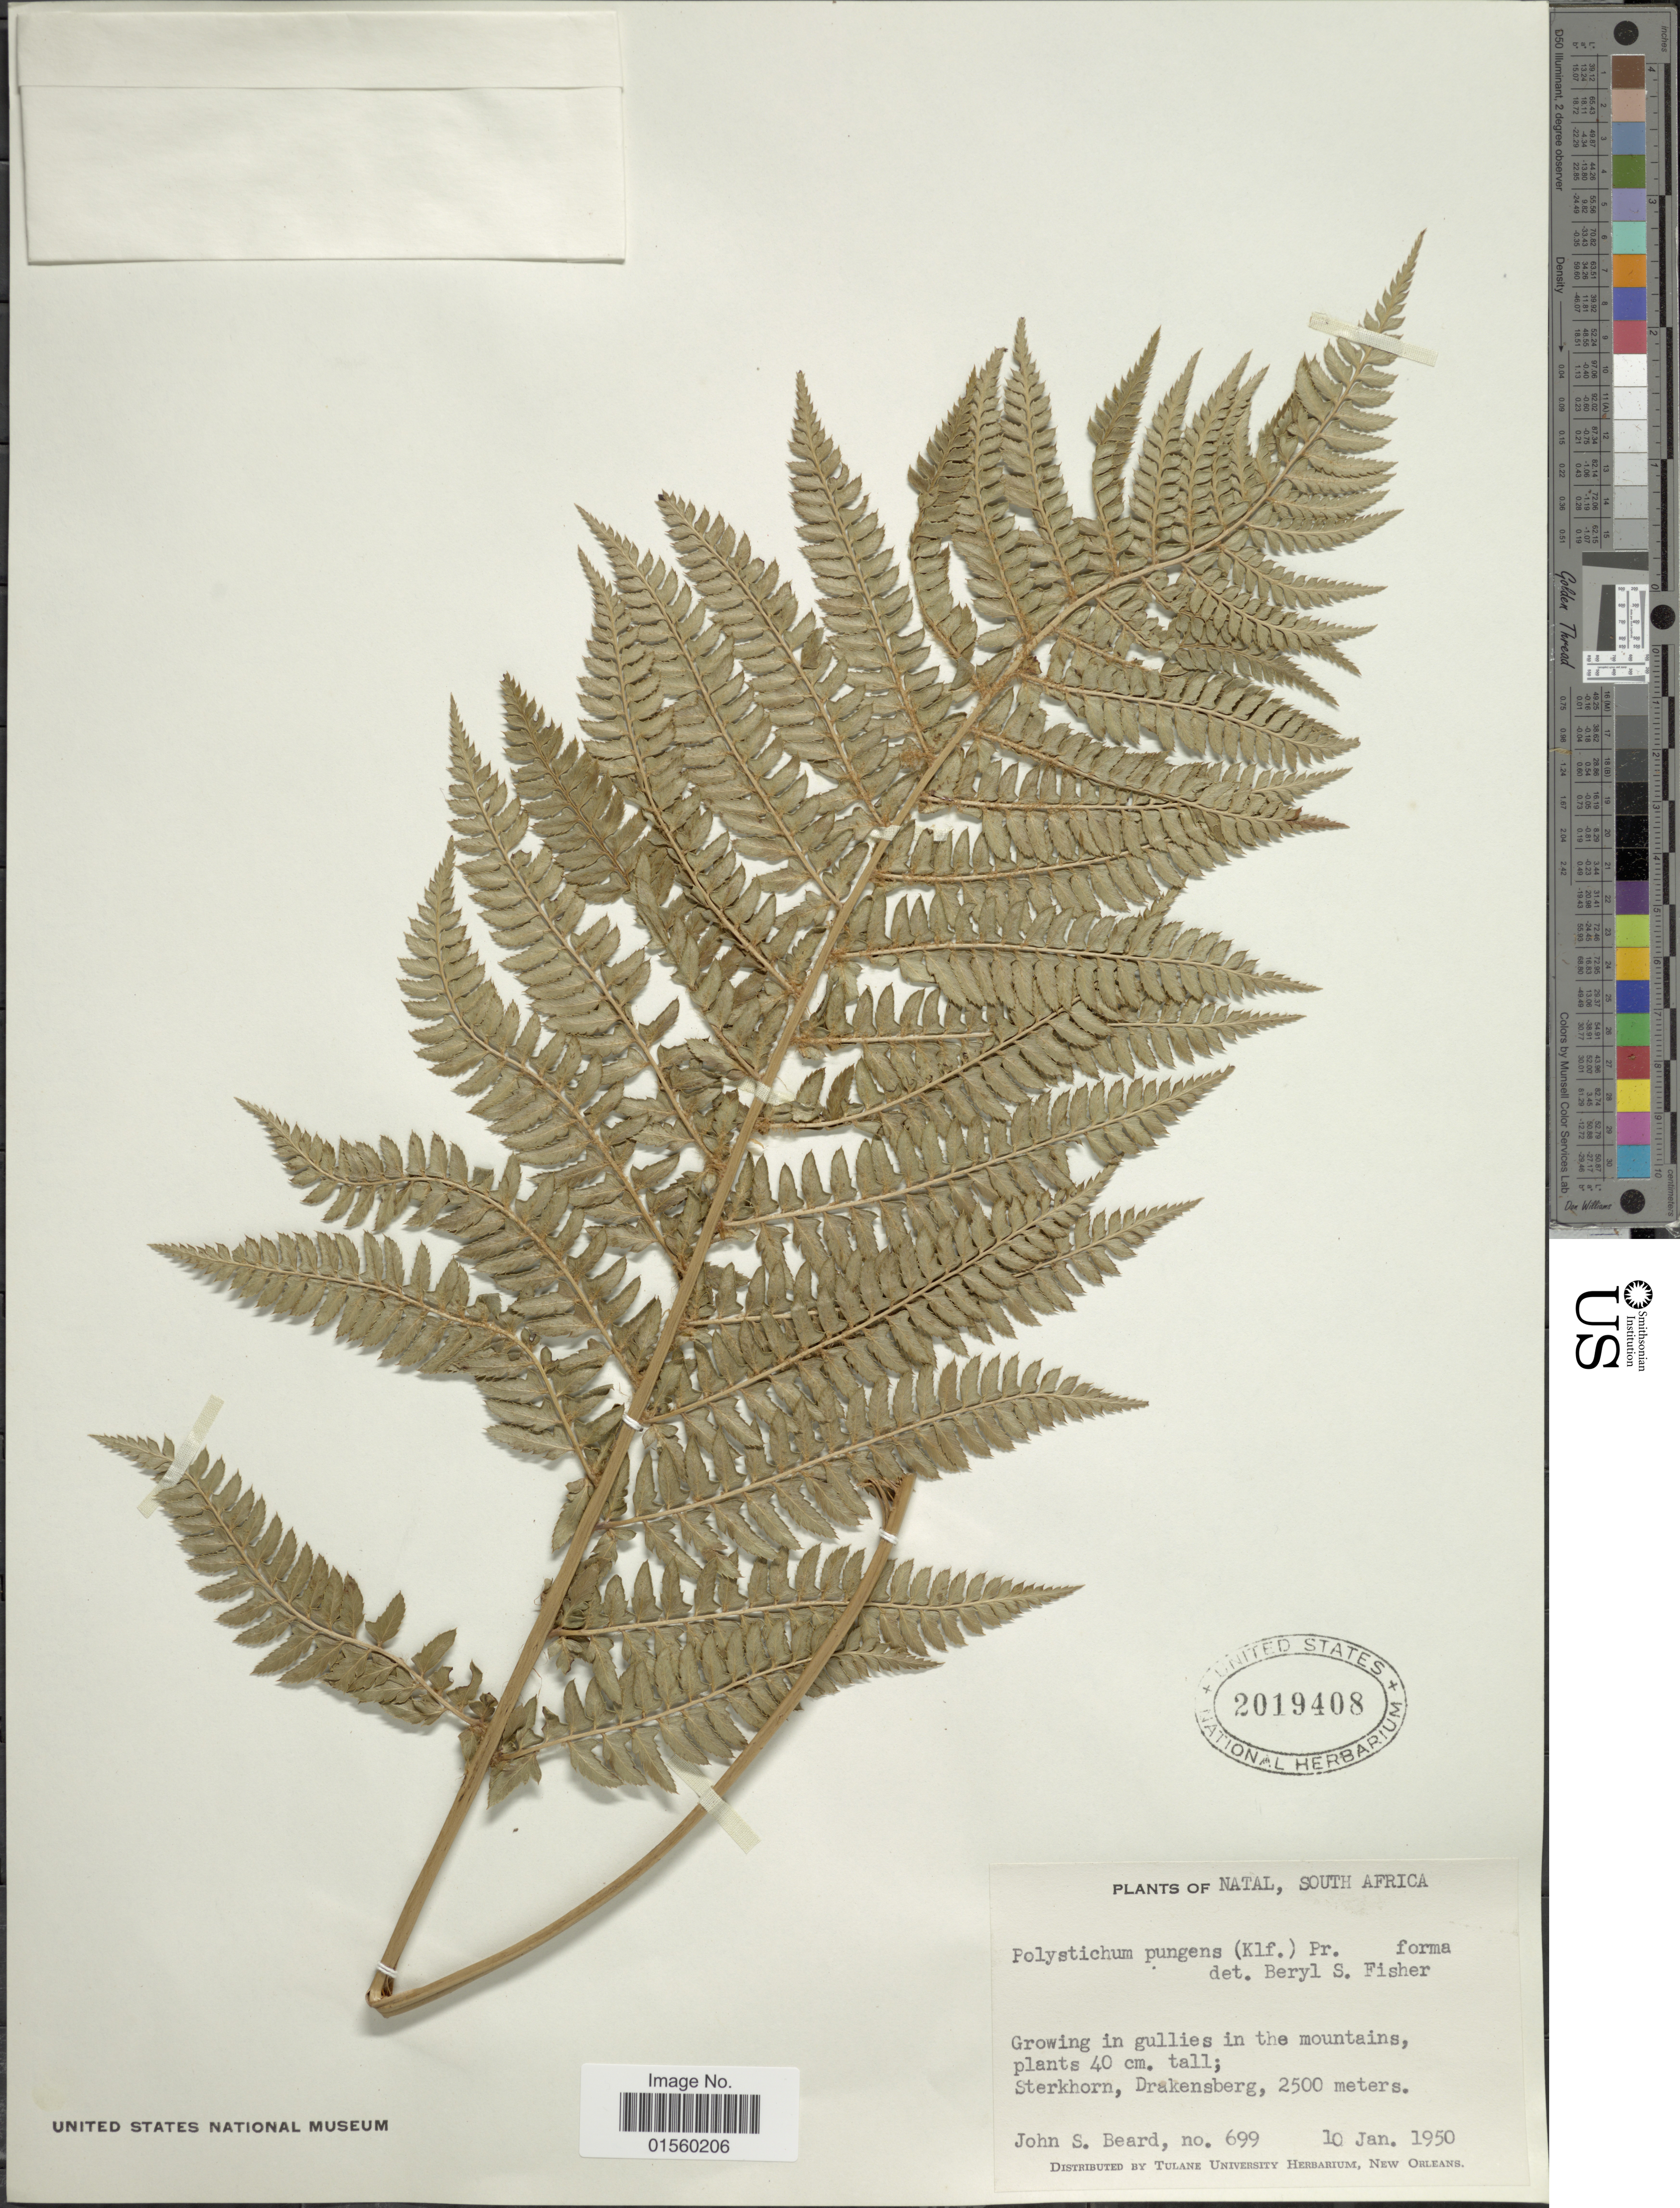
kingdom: Plantae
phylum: Tracheophyta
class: Polypodiopsida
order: Polypodiales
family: Dryopteridaceae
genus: Polystichum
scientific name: Polystichum pungens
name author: (Kaulf.) C. Presl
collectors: J. Beard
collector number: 699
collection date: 1950-01-10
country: South Africa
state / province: KwaZulu-Natal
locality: Growing in gullies in the mountains, Sterkhorn, Drakensberg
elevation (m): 2500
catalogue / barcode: US 2019408